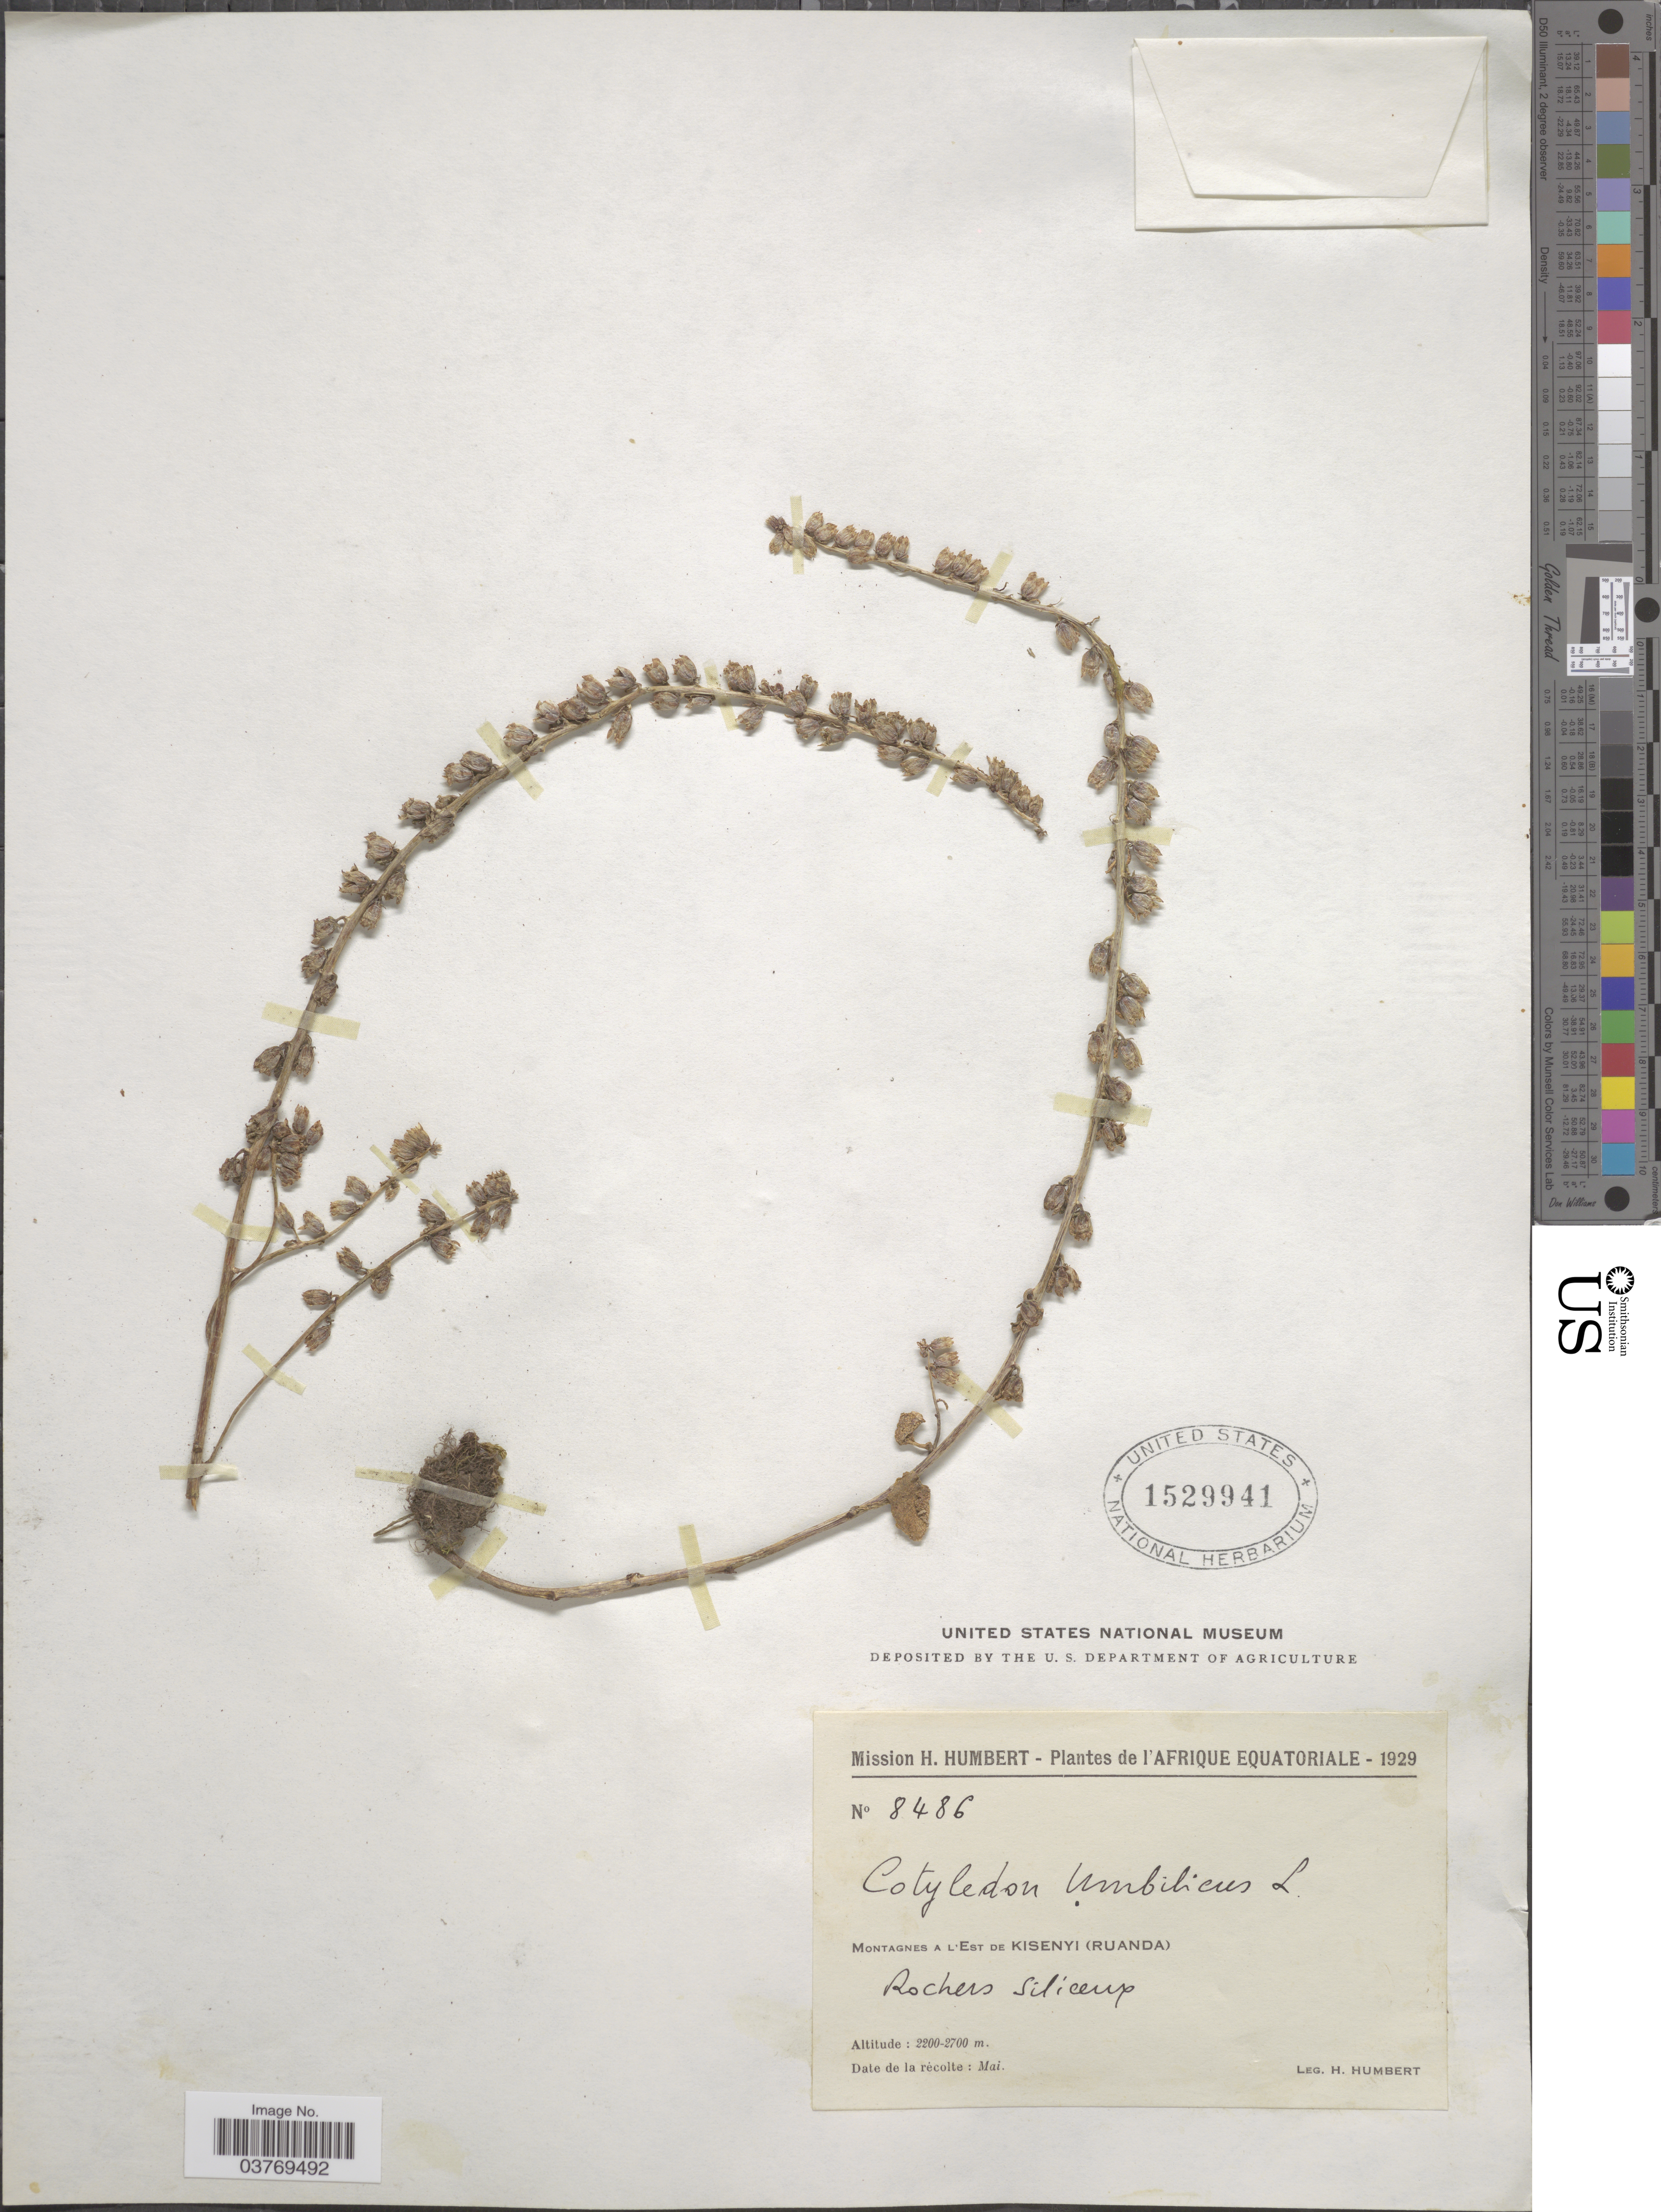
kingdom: Plantae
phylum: Tracheophyta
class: Magnoliopsida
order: Saxifragales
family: Crassulaceae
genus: Umbilicus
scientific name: Umbilicus rupestris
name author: (Salisb.) Dandy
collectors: H. Humbert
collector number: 8486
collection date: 1929-05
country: Rwanda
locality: Afrique Equatoriale. Montagnes a l'Est de Kisenyi (Ruanda).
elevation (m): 2200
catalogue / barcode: US 1529941